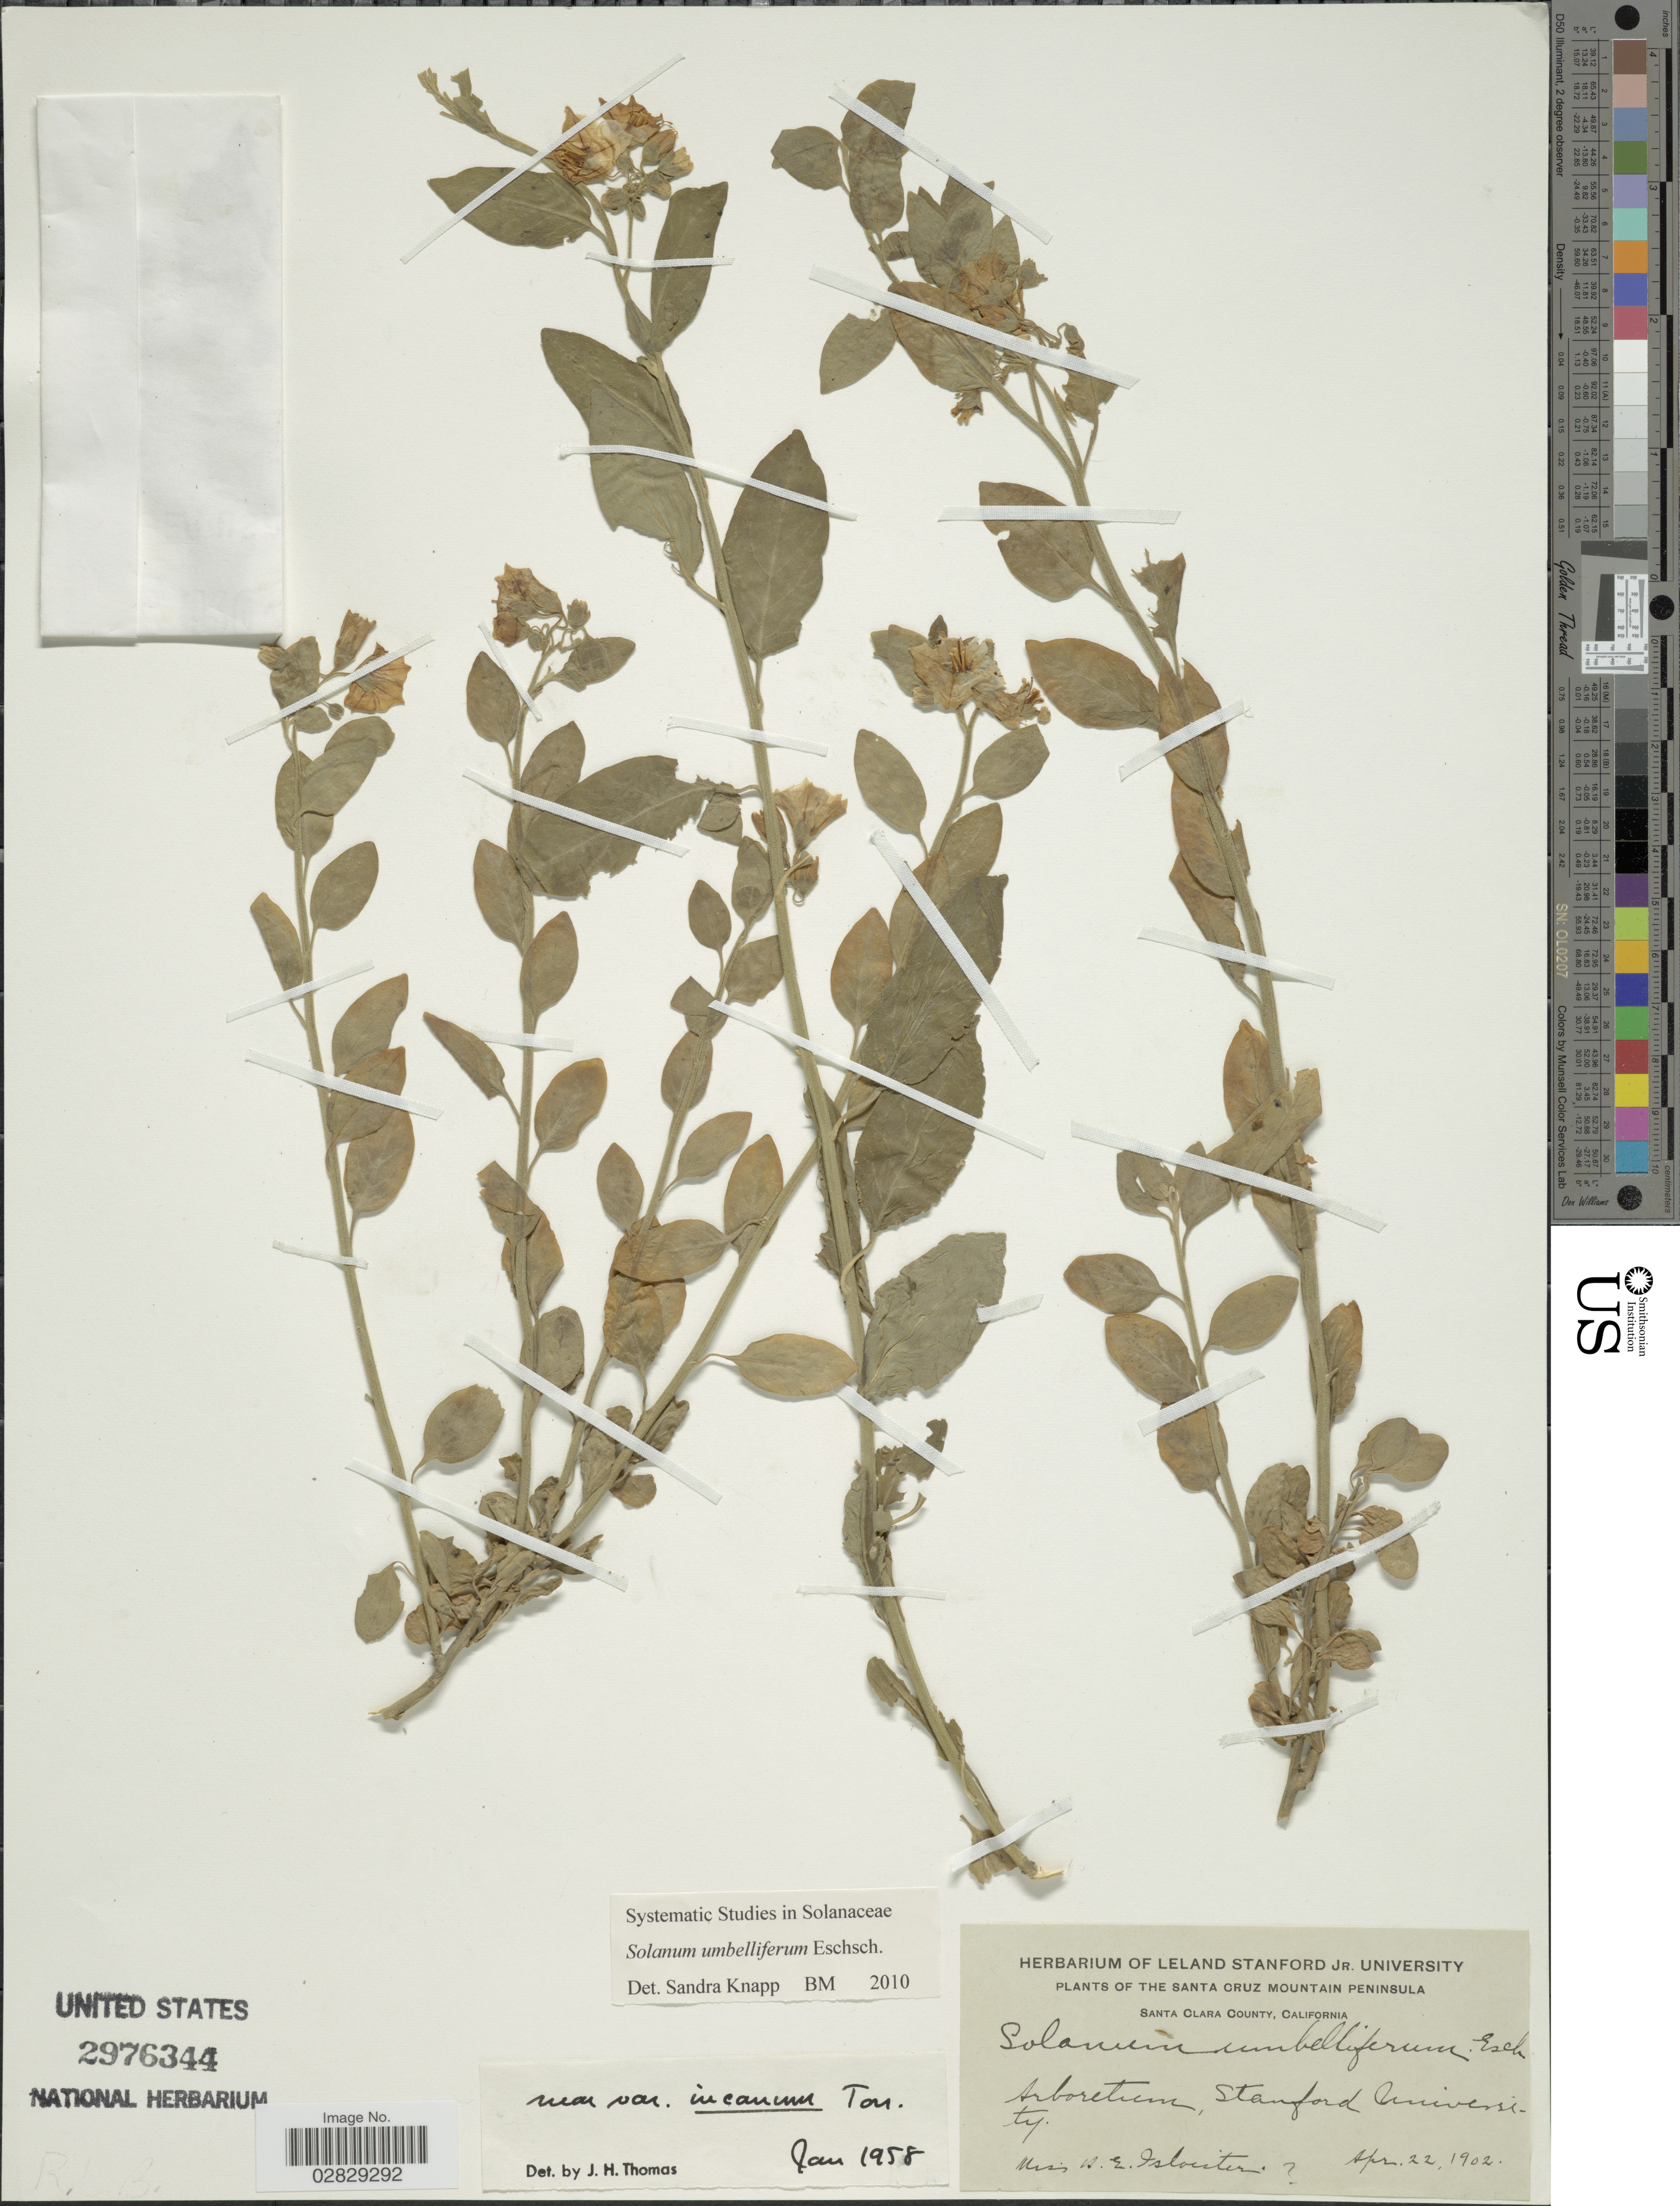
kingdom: Plantae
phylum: Tracheophyta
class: Magnoliopsida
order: Solanales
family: Solanaceae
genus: Solanum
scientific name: Solanum umbelliferum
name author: Eschsch.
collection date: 1902-04-22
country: United States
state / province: California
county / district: Santa Clara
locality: The Santa Cruz Mountain Peninsula. Santa Clara County. Arboretum, Stanford University.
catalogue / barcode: US 2976344